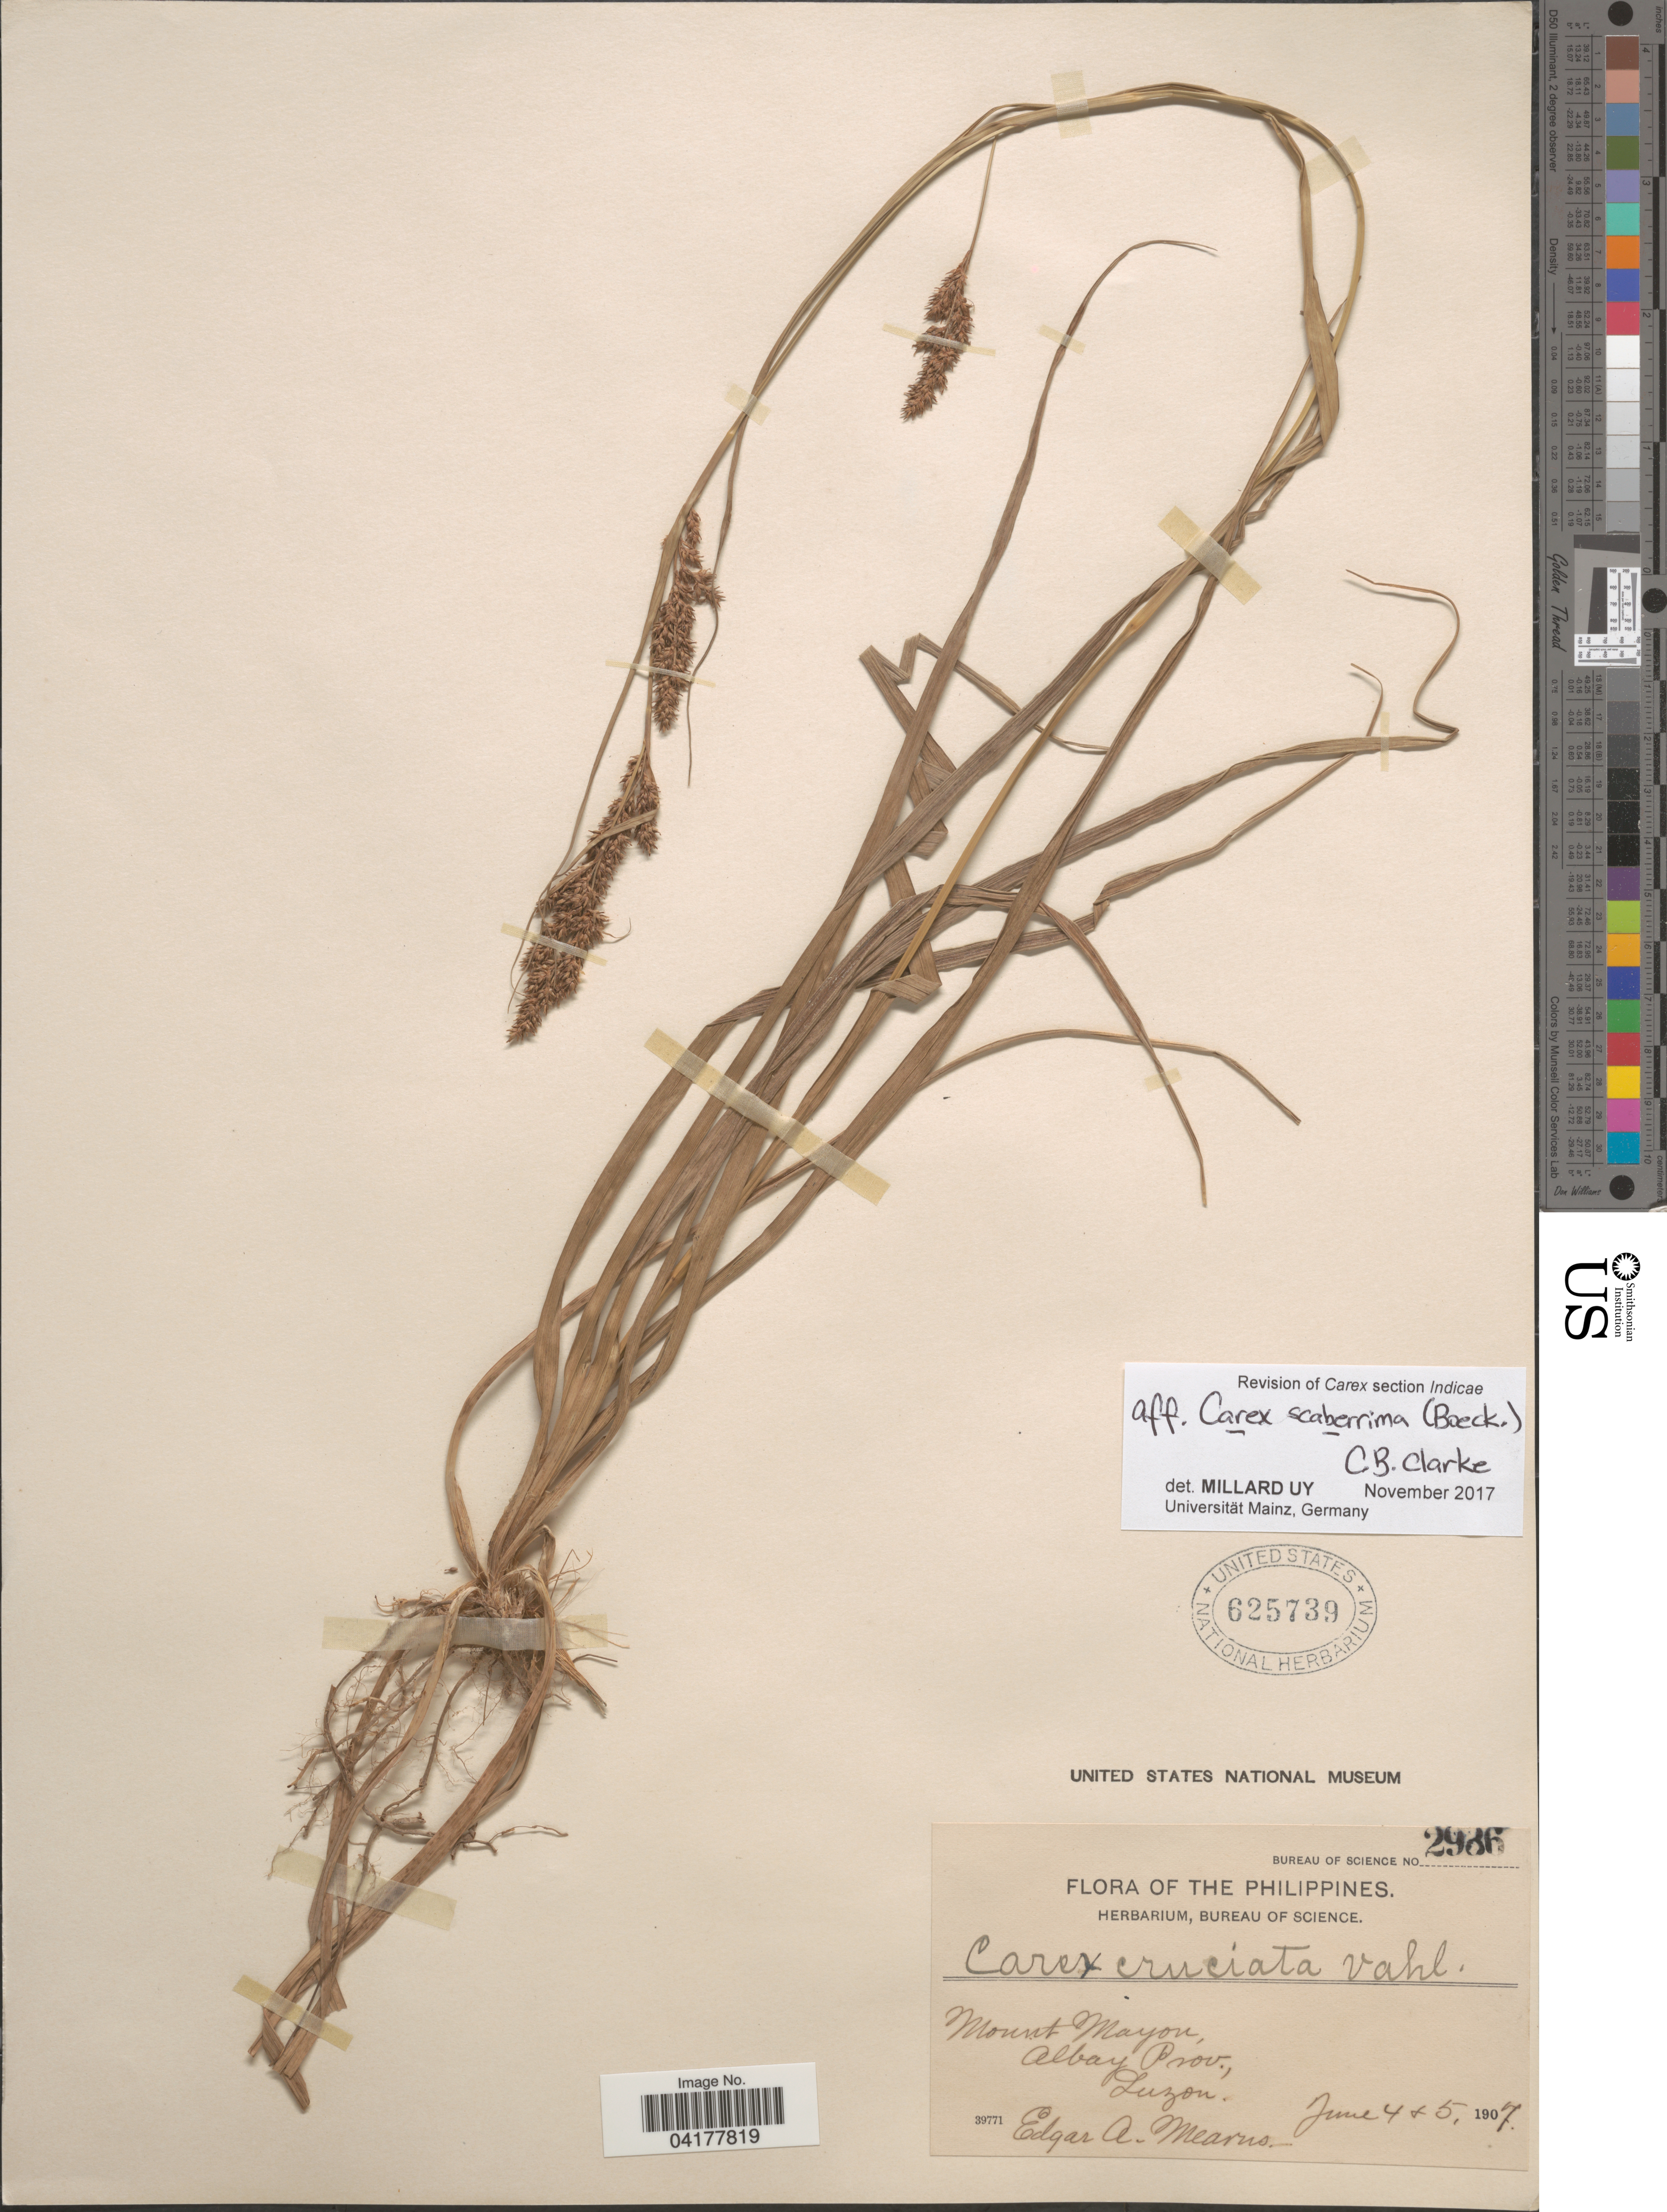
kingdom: Plantae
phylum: Tracheophyta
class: Liliopsida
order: Poales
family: Cyperaceae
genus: Carex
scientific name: Carex rafflesiana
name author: Boott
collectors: E. A. Mearns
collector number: Bureau of Science 2986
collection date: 1907-06-04/1907-06-05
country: Philippines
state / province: Bicol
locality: Mount Mayon, Albay Prov., Luzon.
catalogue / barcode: US 625739